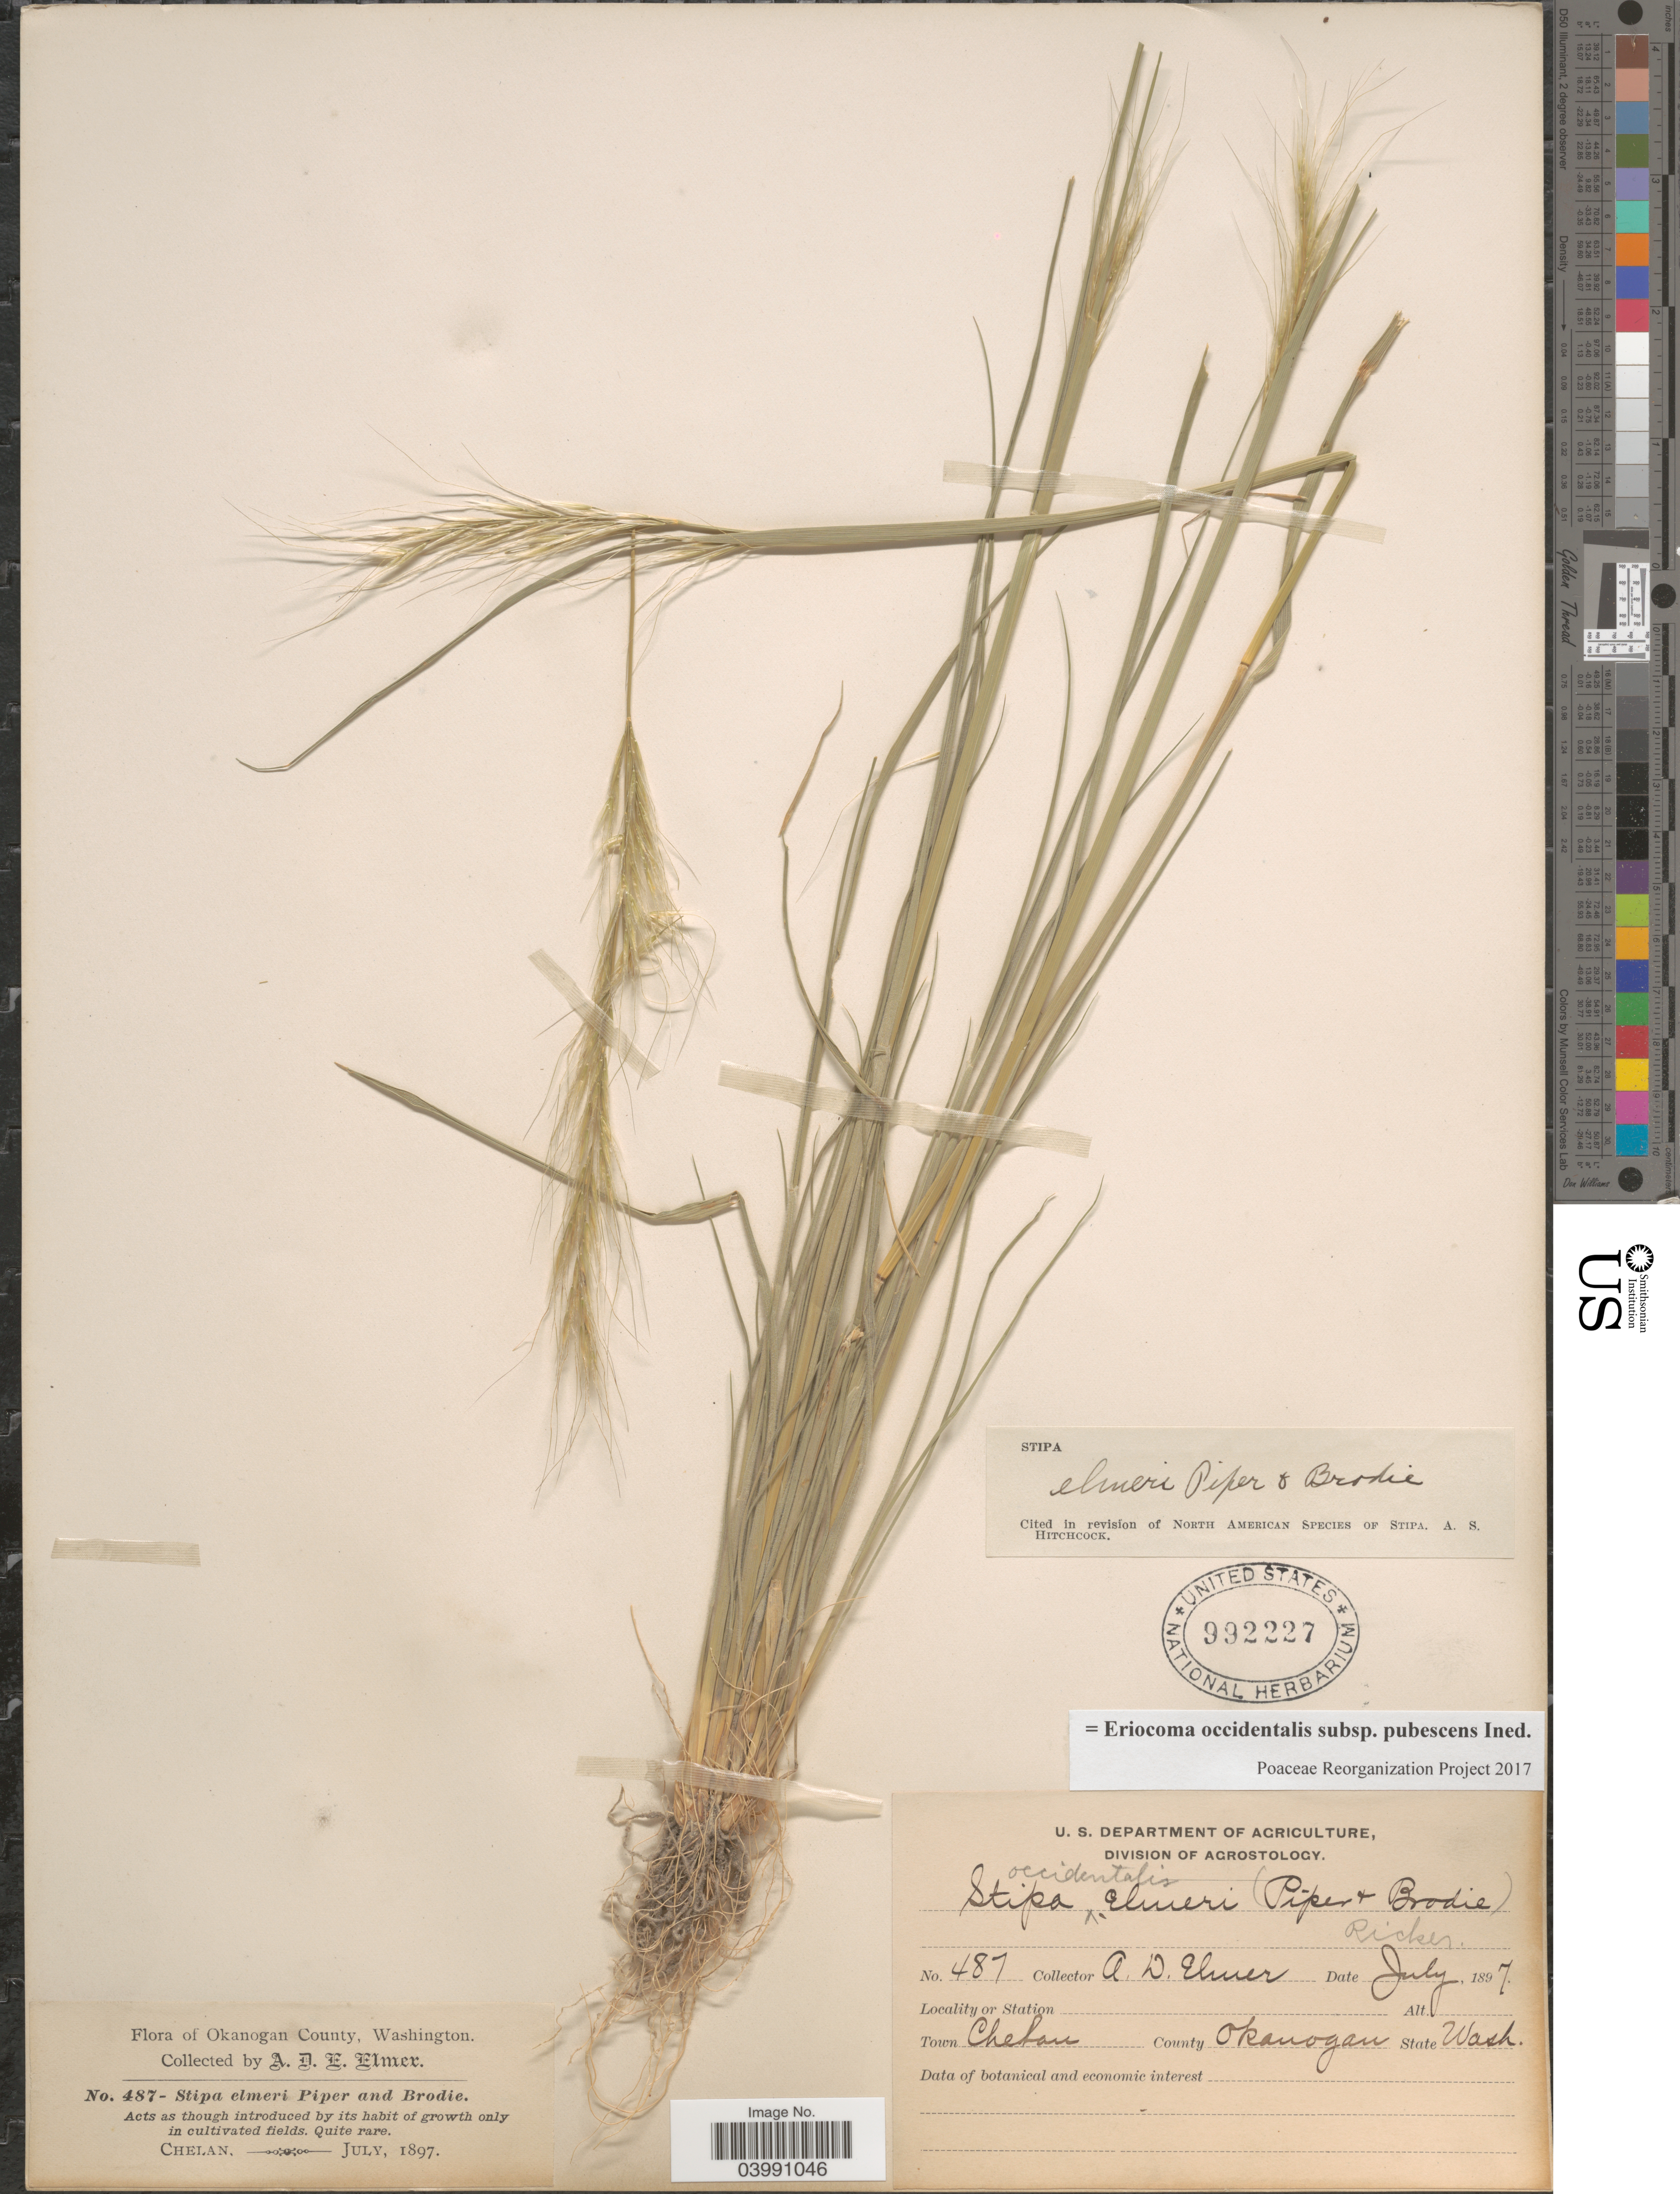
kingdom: Plantae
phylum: Tracheophyta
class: Liliopsida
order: Poales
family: Poaceae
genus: Eriocoma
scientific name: Eriocoma occidentalis subsp. pubescens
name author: (Vasey) Romasch.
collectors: A. D. E. Elmer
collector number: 487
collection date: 1897-07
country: United States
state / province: Washington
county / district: Chelan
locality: Chelan County. Okanogan.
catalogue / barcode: US 992227